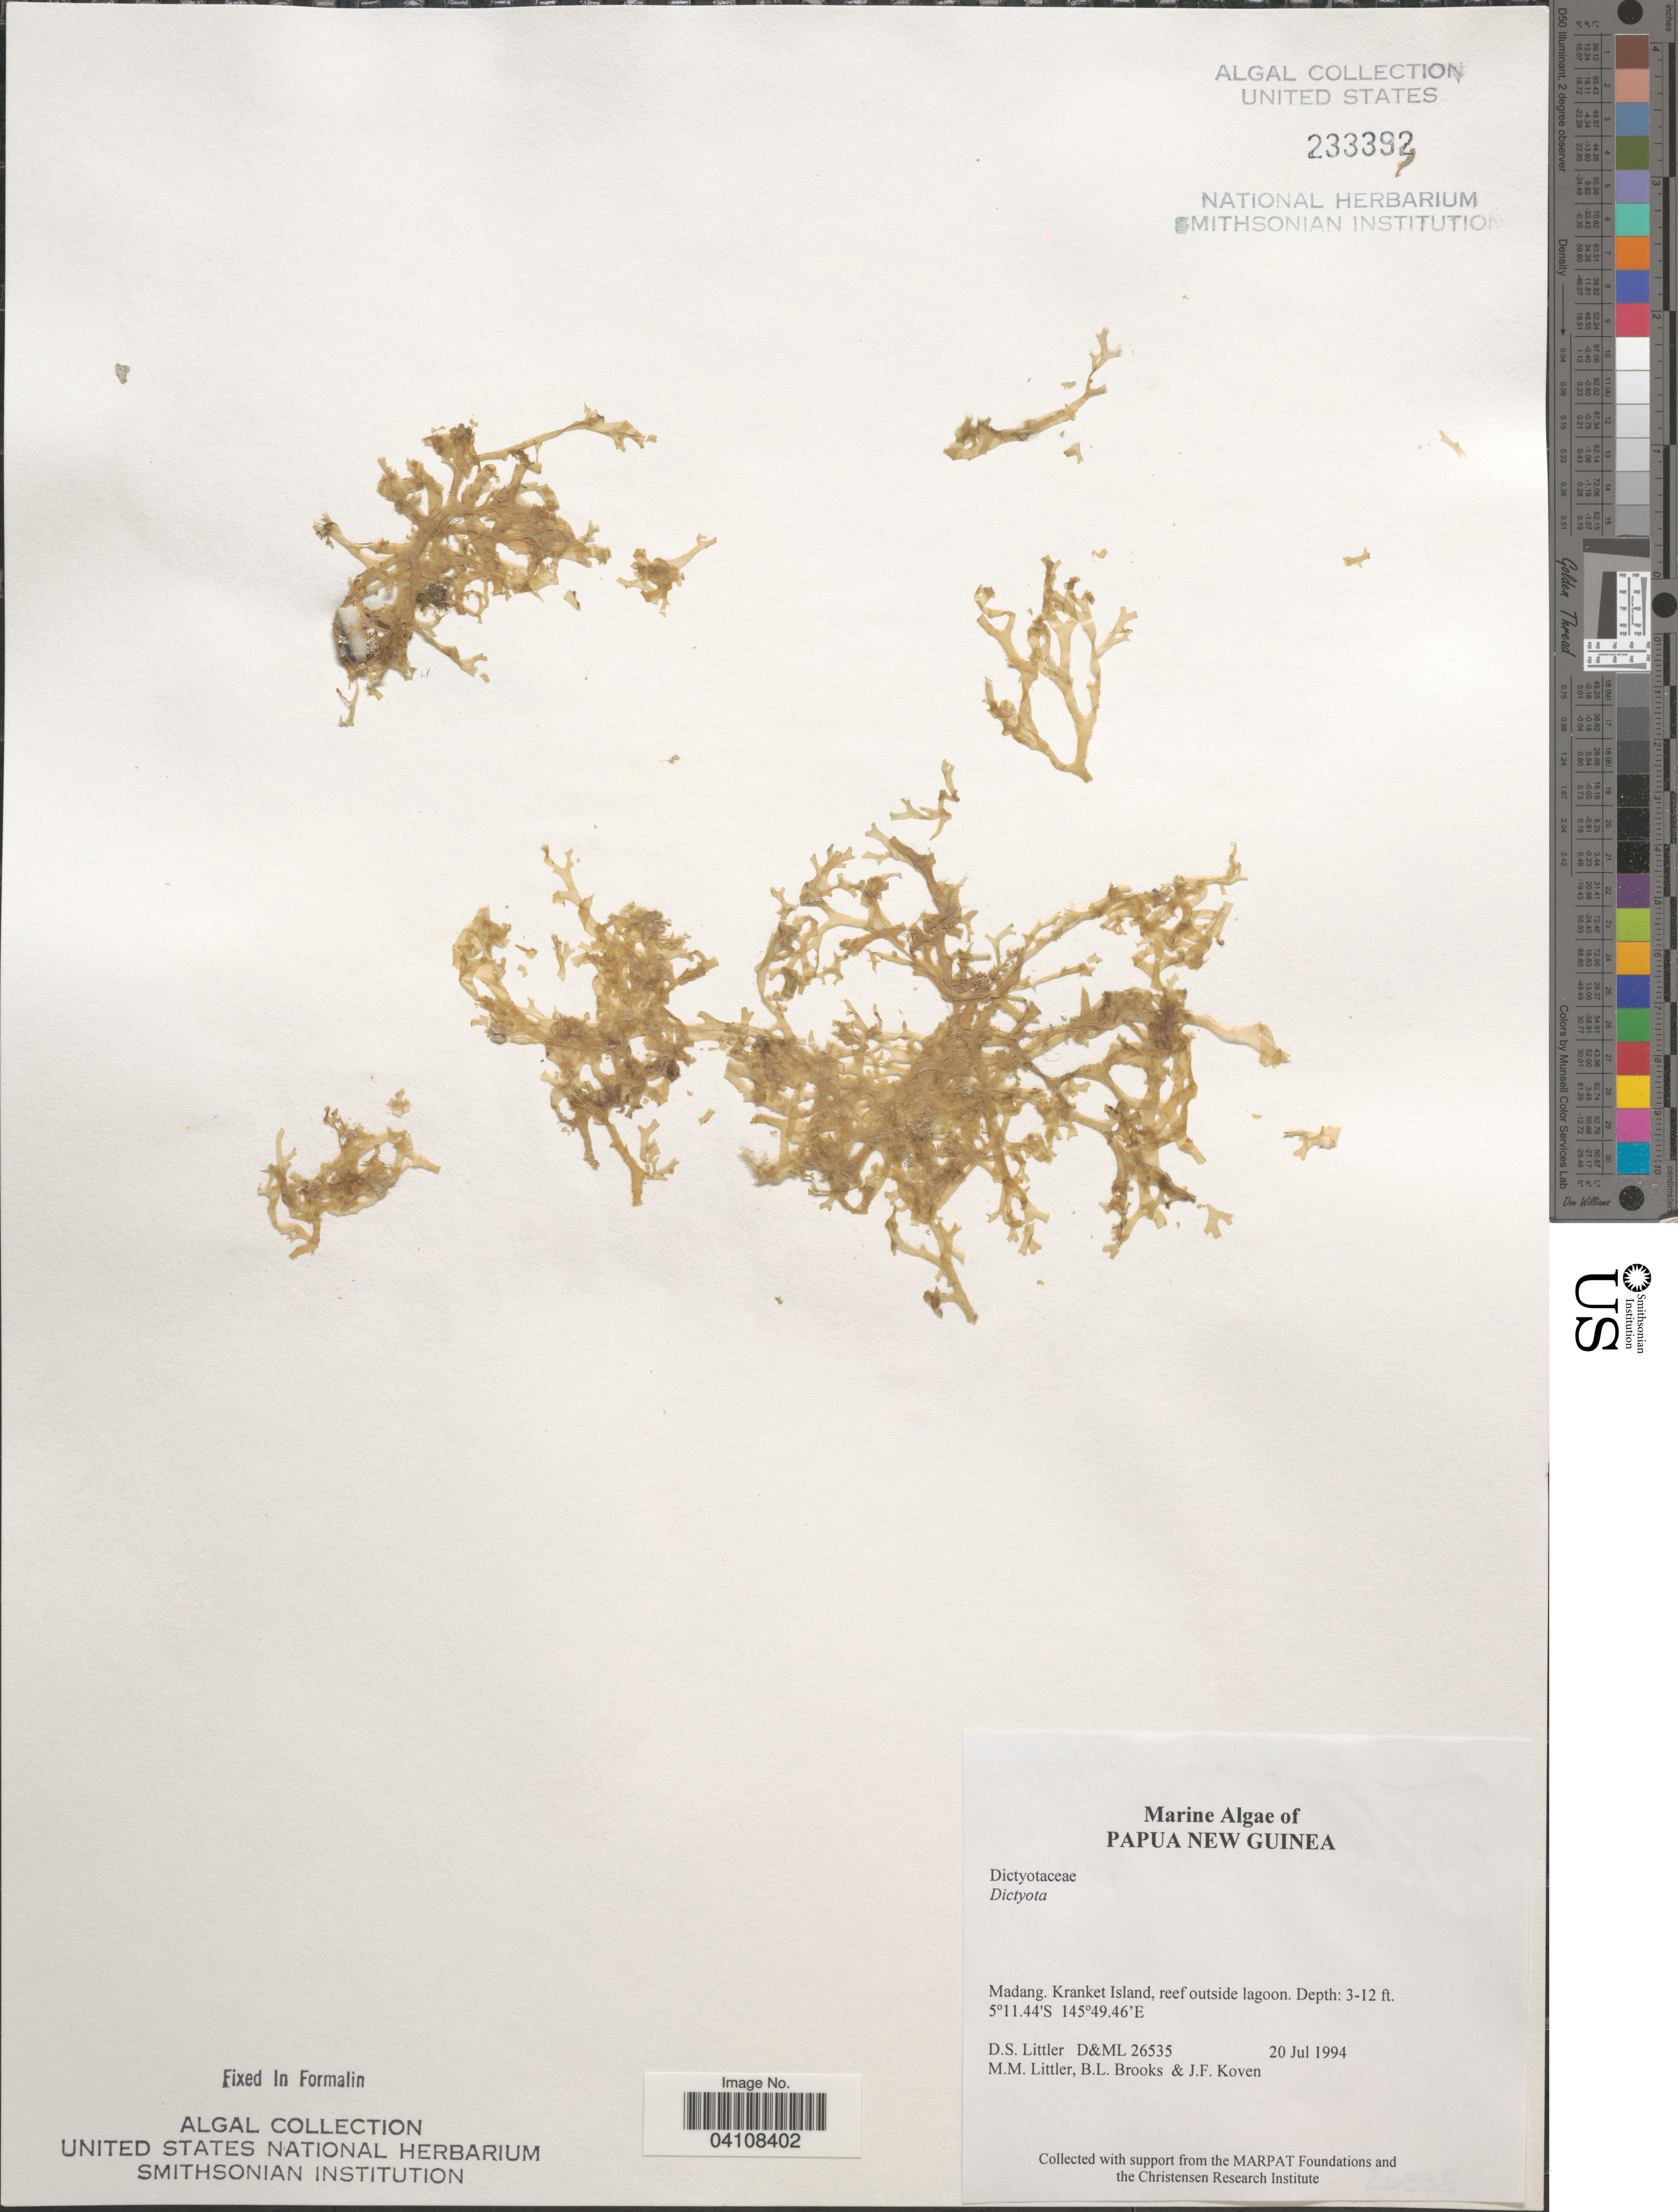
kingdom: Chromista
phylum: Ochrophyta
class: Phaeophyceae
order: Dictyotales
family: Dictyotaceae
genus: Dictyopteris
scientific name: Dictyopteris sp.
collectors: D. S. Littler, B. Brooks & J. Koven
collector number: D&ML26535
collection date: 1994-07-20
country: Papua New Guinea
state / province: Madang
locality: Kranket Island, reef outside lagoon.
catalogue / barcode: US 233392